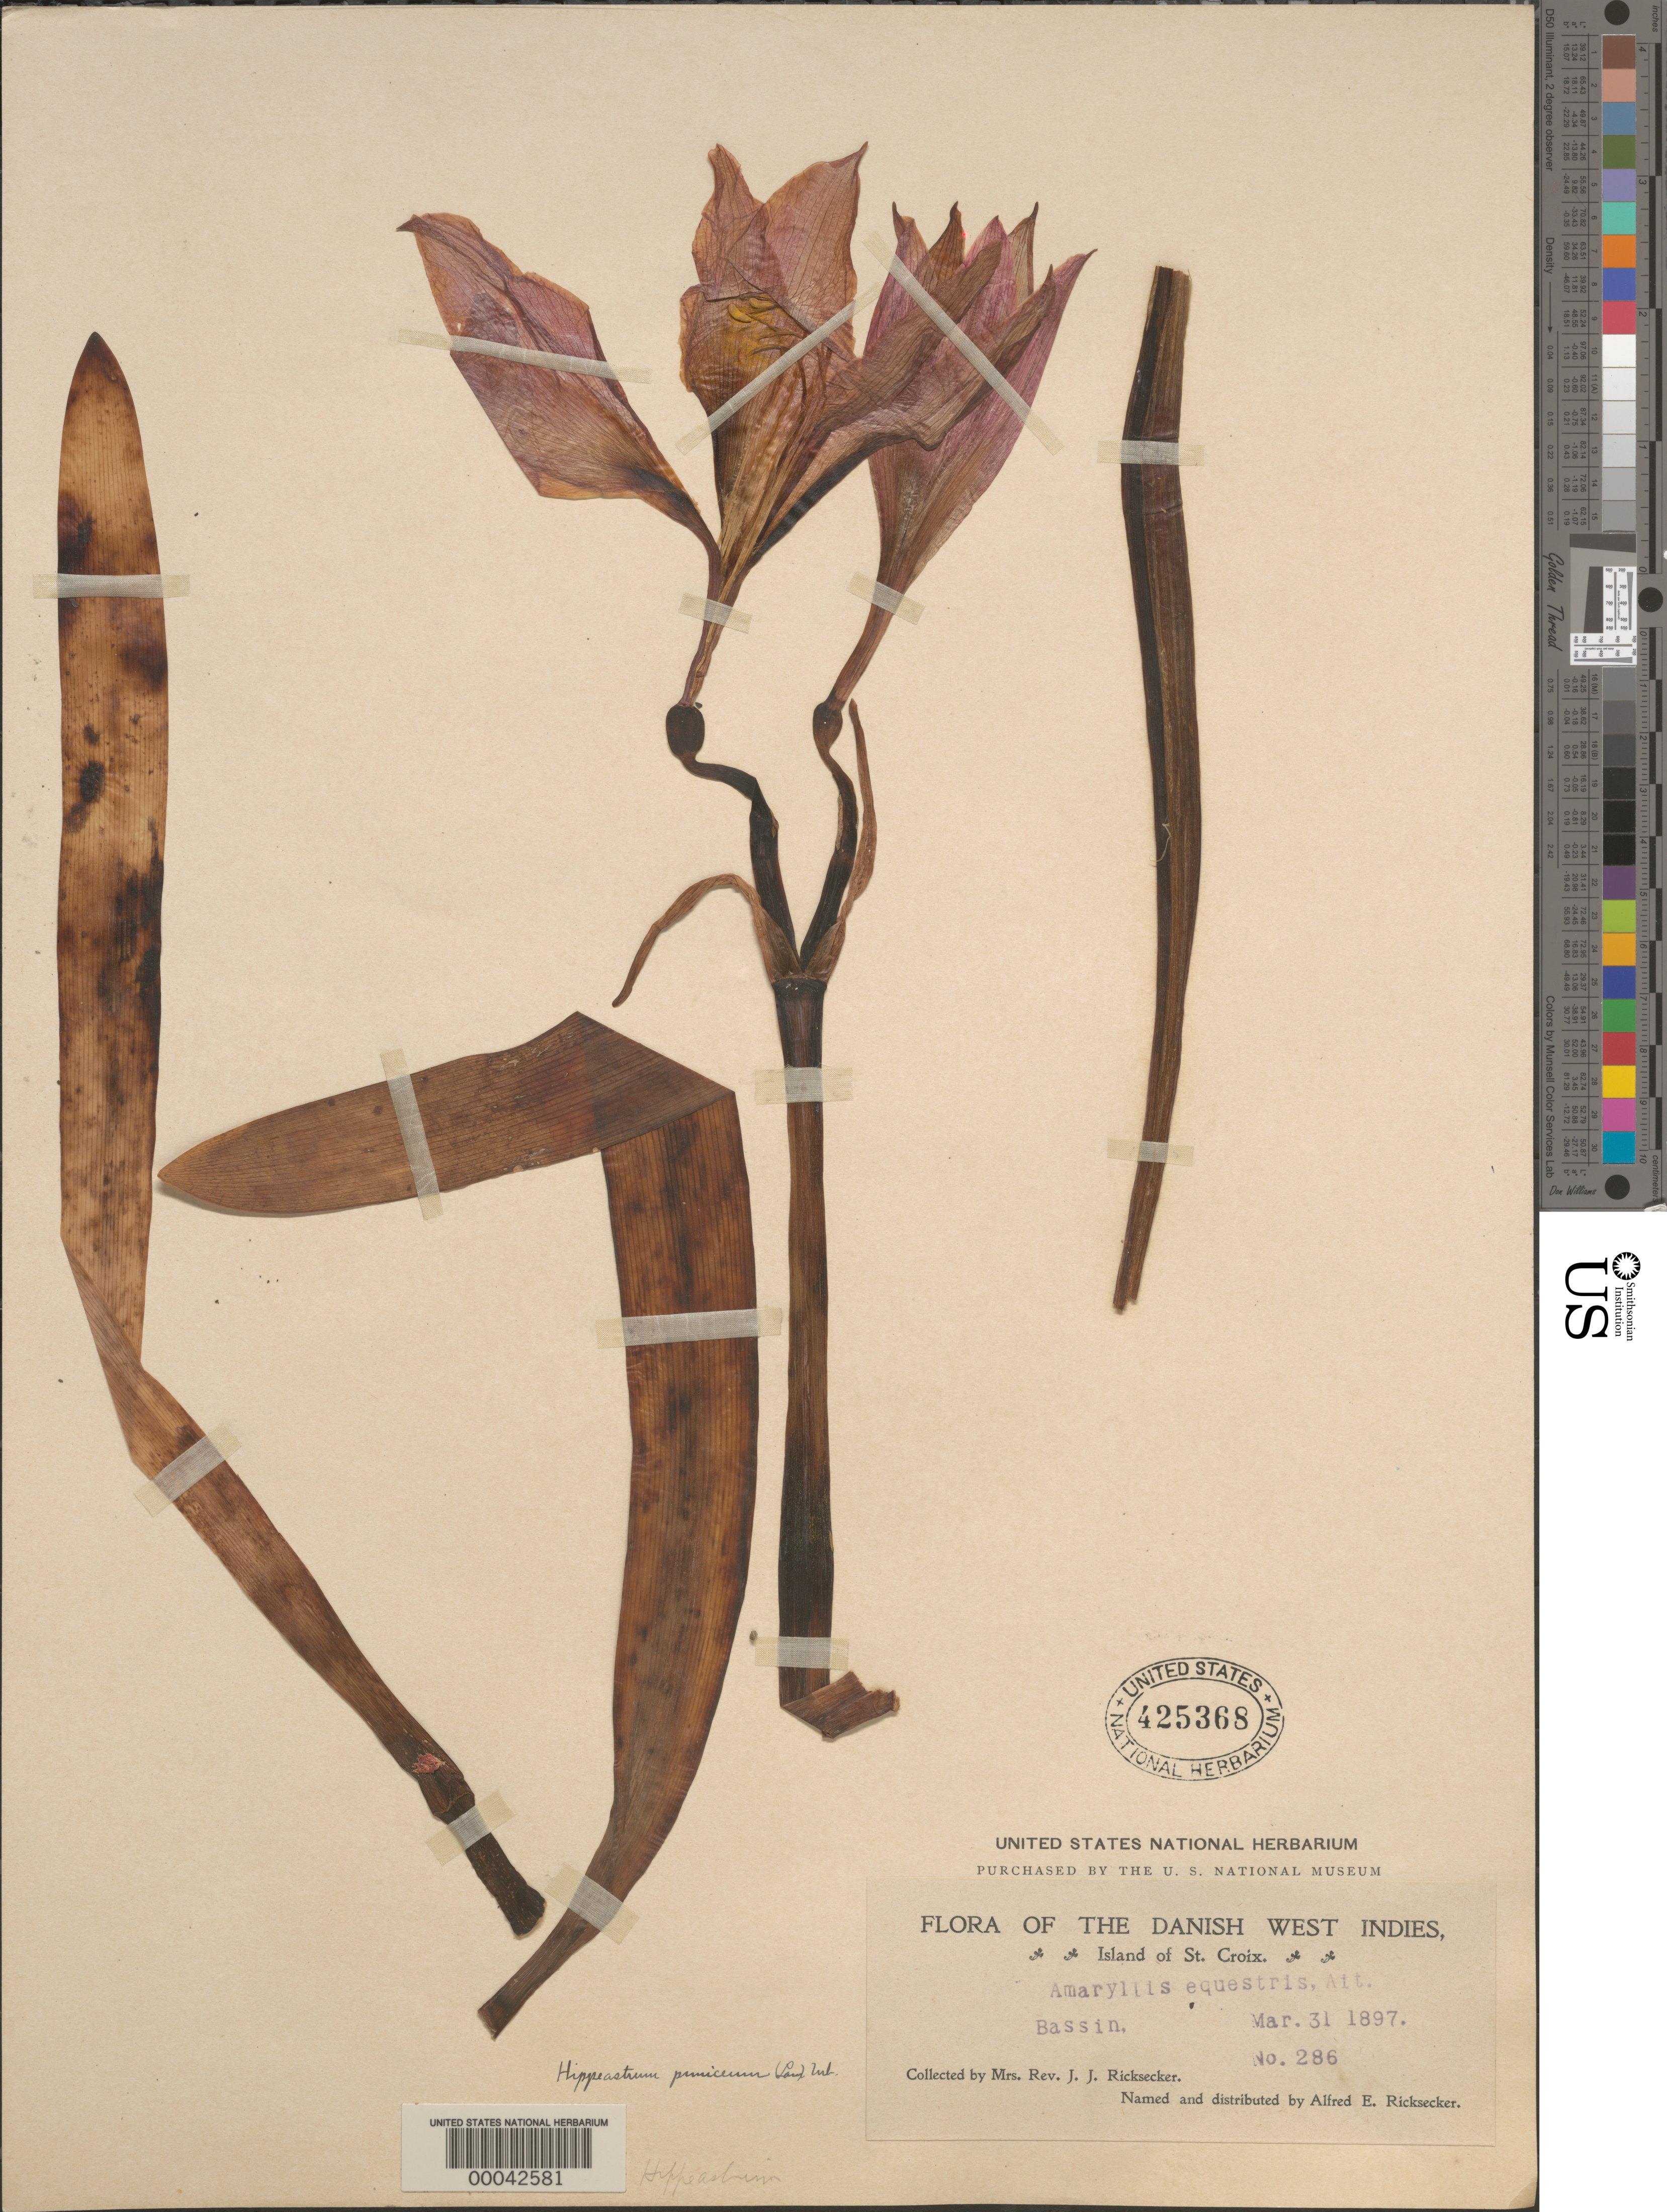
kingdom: Plantae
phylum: Tracheophyta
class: Liliopsida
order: Asparagales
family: Amaryllidaceae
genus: Hippeastrum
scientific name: Hippeastrum puniceum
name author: (Lam.) Voss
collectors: L. A. Ricksecker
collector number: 286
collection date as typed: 31 Mar 1897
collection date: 1897-03-31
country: U.S. Virgin Islands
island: St. Croix Island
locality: St croix; bassin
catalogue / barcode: US 425368